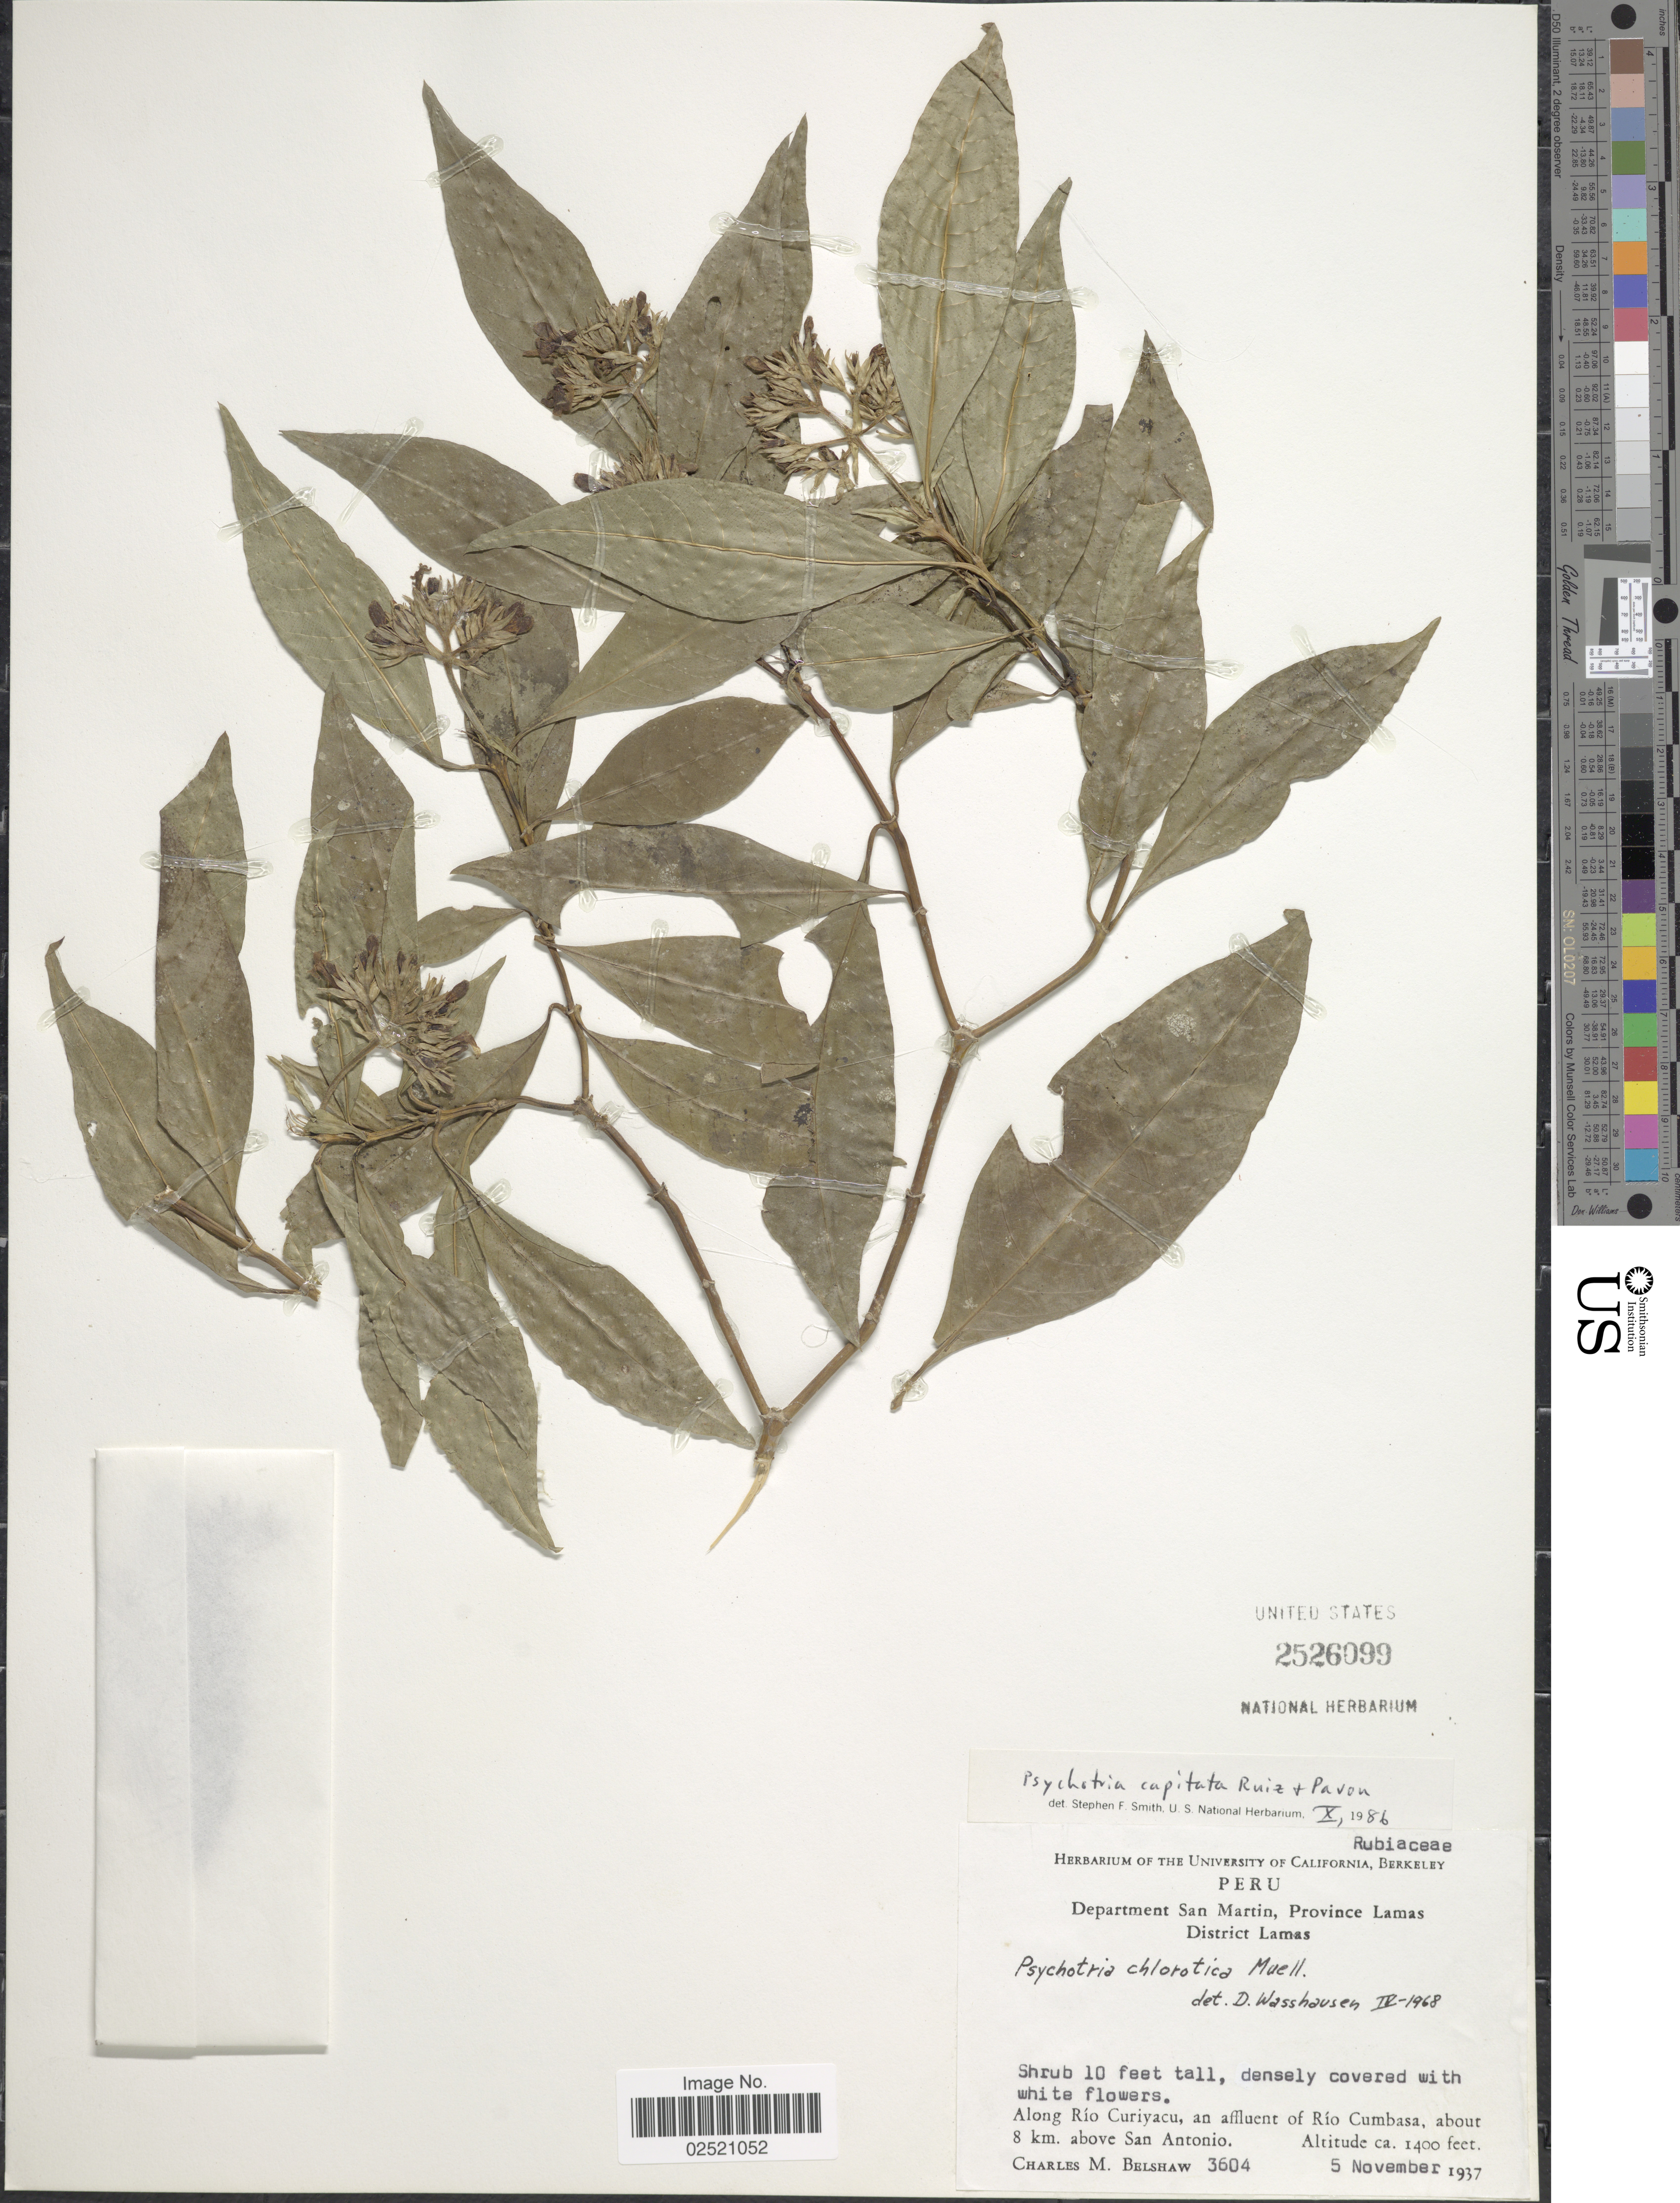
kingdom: Plantae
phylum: Tracheophyta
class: Magnoliopsida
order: Gentianales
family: Rubiaceae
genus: Psychotria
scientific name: Psychotria capitata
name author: Ruiz & Pav.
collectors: C. Shaw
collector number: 3604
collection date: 1937-11-05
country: Peru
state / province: San Martín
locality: Province Lamas, District Lamas, along Rio Curiyacu, an affluent of Rio Cumbasa, about 8 km. above San Antonio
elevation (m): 427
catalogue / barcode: US 2526099